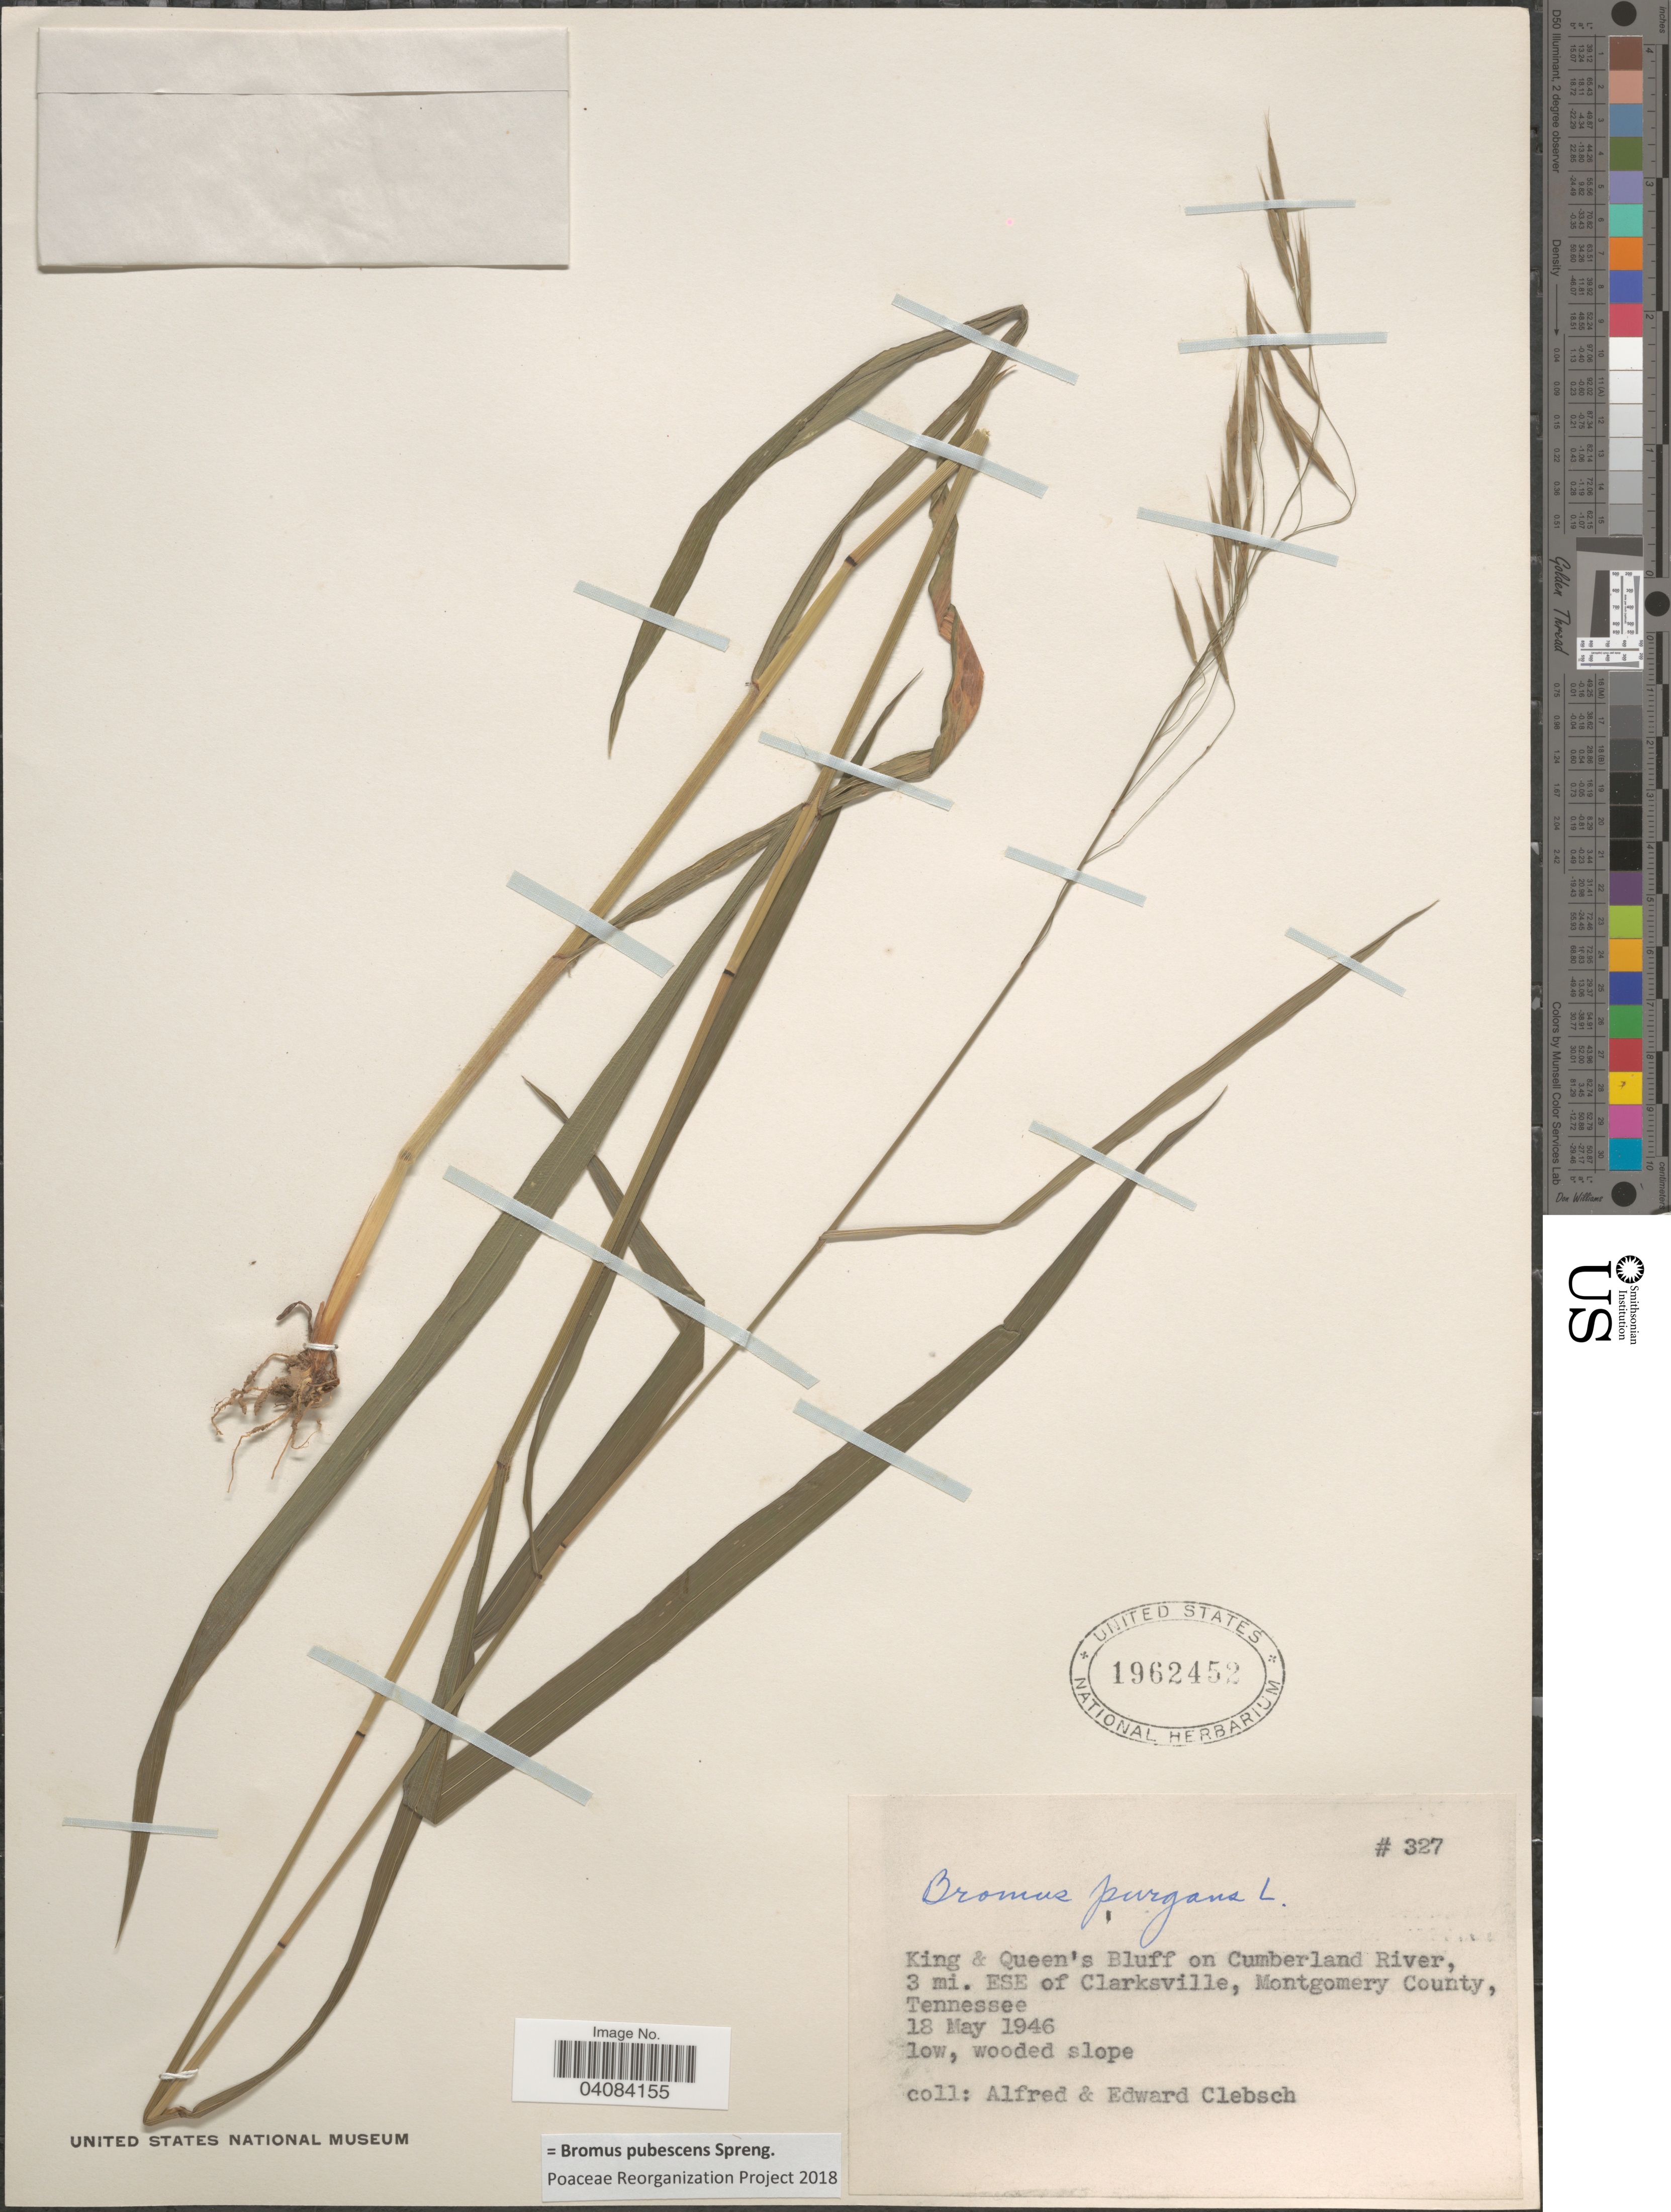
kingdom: Plantae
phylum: Tracheophyta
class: Liliopsida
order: Poales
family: Poaceae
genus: Bromus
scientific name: Bromus pubescens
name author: Muhl. ex Willd.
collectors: A. Clebsch & E. Clebsch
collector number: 327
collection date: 1946-05-18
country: United States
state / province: Tennessee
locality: King & Queen's Bluff on Cumberland River, 3 mi. ESE of Clarksville, Montgomery County.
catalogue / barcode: US 1962452